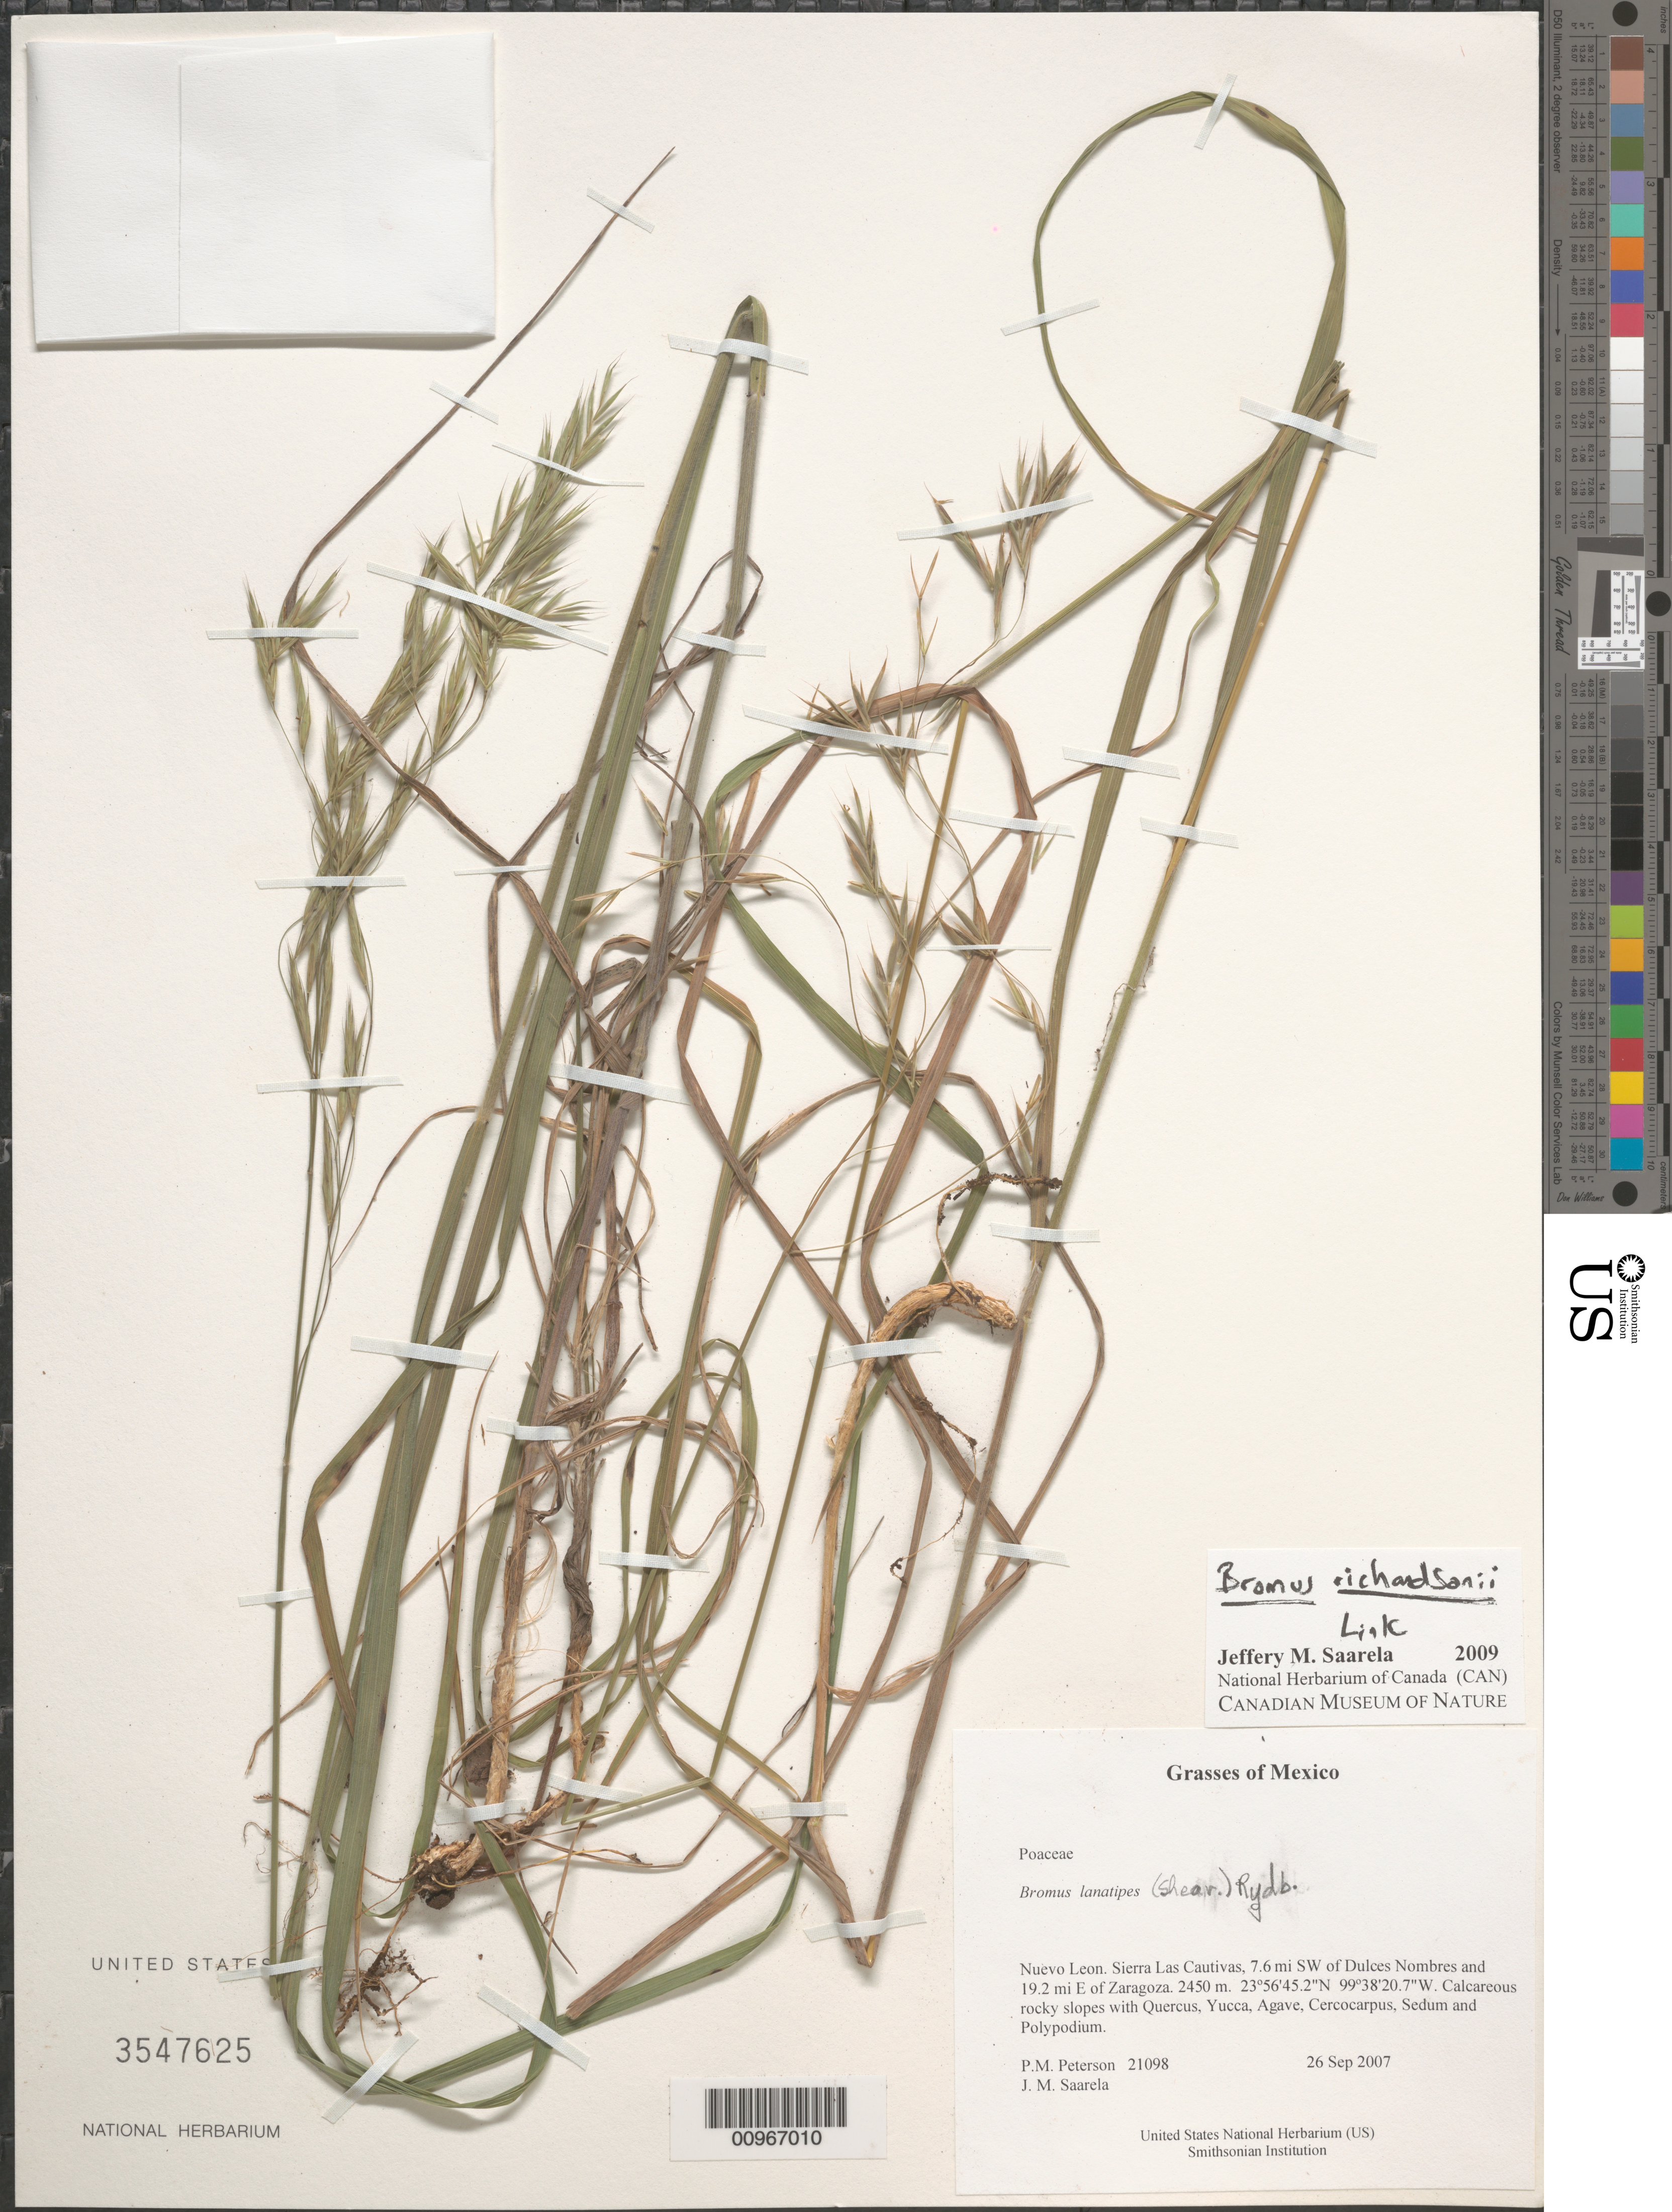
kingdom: Plantae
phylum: Tracheophyta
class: Liliopsida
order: Poales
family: Poaceae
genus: Bromus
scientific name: Bromus richardsonii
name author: Link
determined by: Saarela, J. M., (CAN), Canadian Museum of Nature (CANADA)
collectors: P. M. Peterson & J. Saarela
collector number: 21098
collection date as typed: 26 Sep 2007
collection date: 2007-09-26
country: Mexico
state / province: Nuevo León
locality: Sierra Las Cautivas, 7.6 mi SW of Dulces Nombres and 19.2 mi E of Zaragoza.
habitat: Calcareous rocky slopes with Quercus, Yucca, Agave, Cercocarpus, Sedum and Polypodium.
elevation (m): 2450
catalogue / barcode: US 3547625